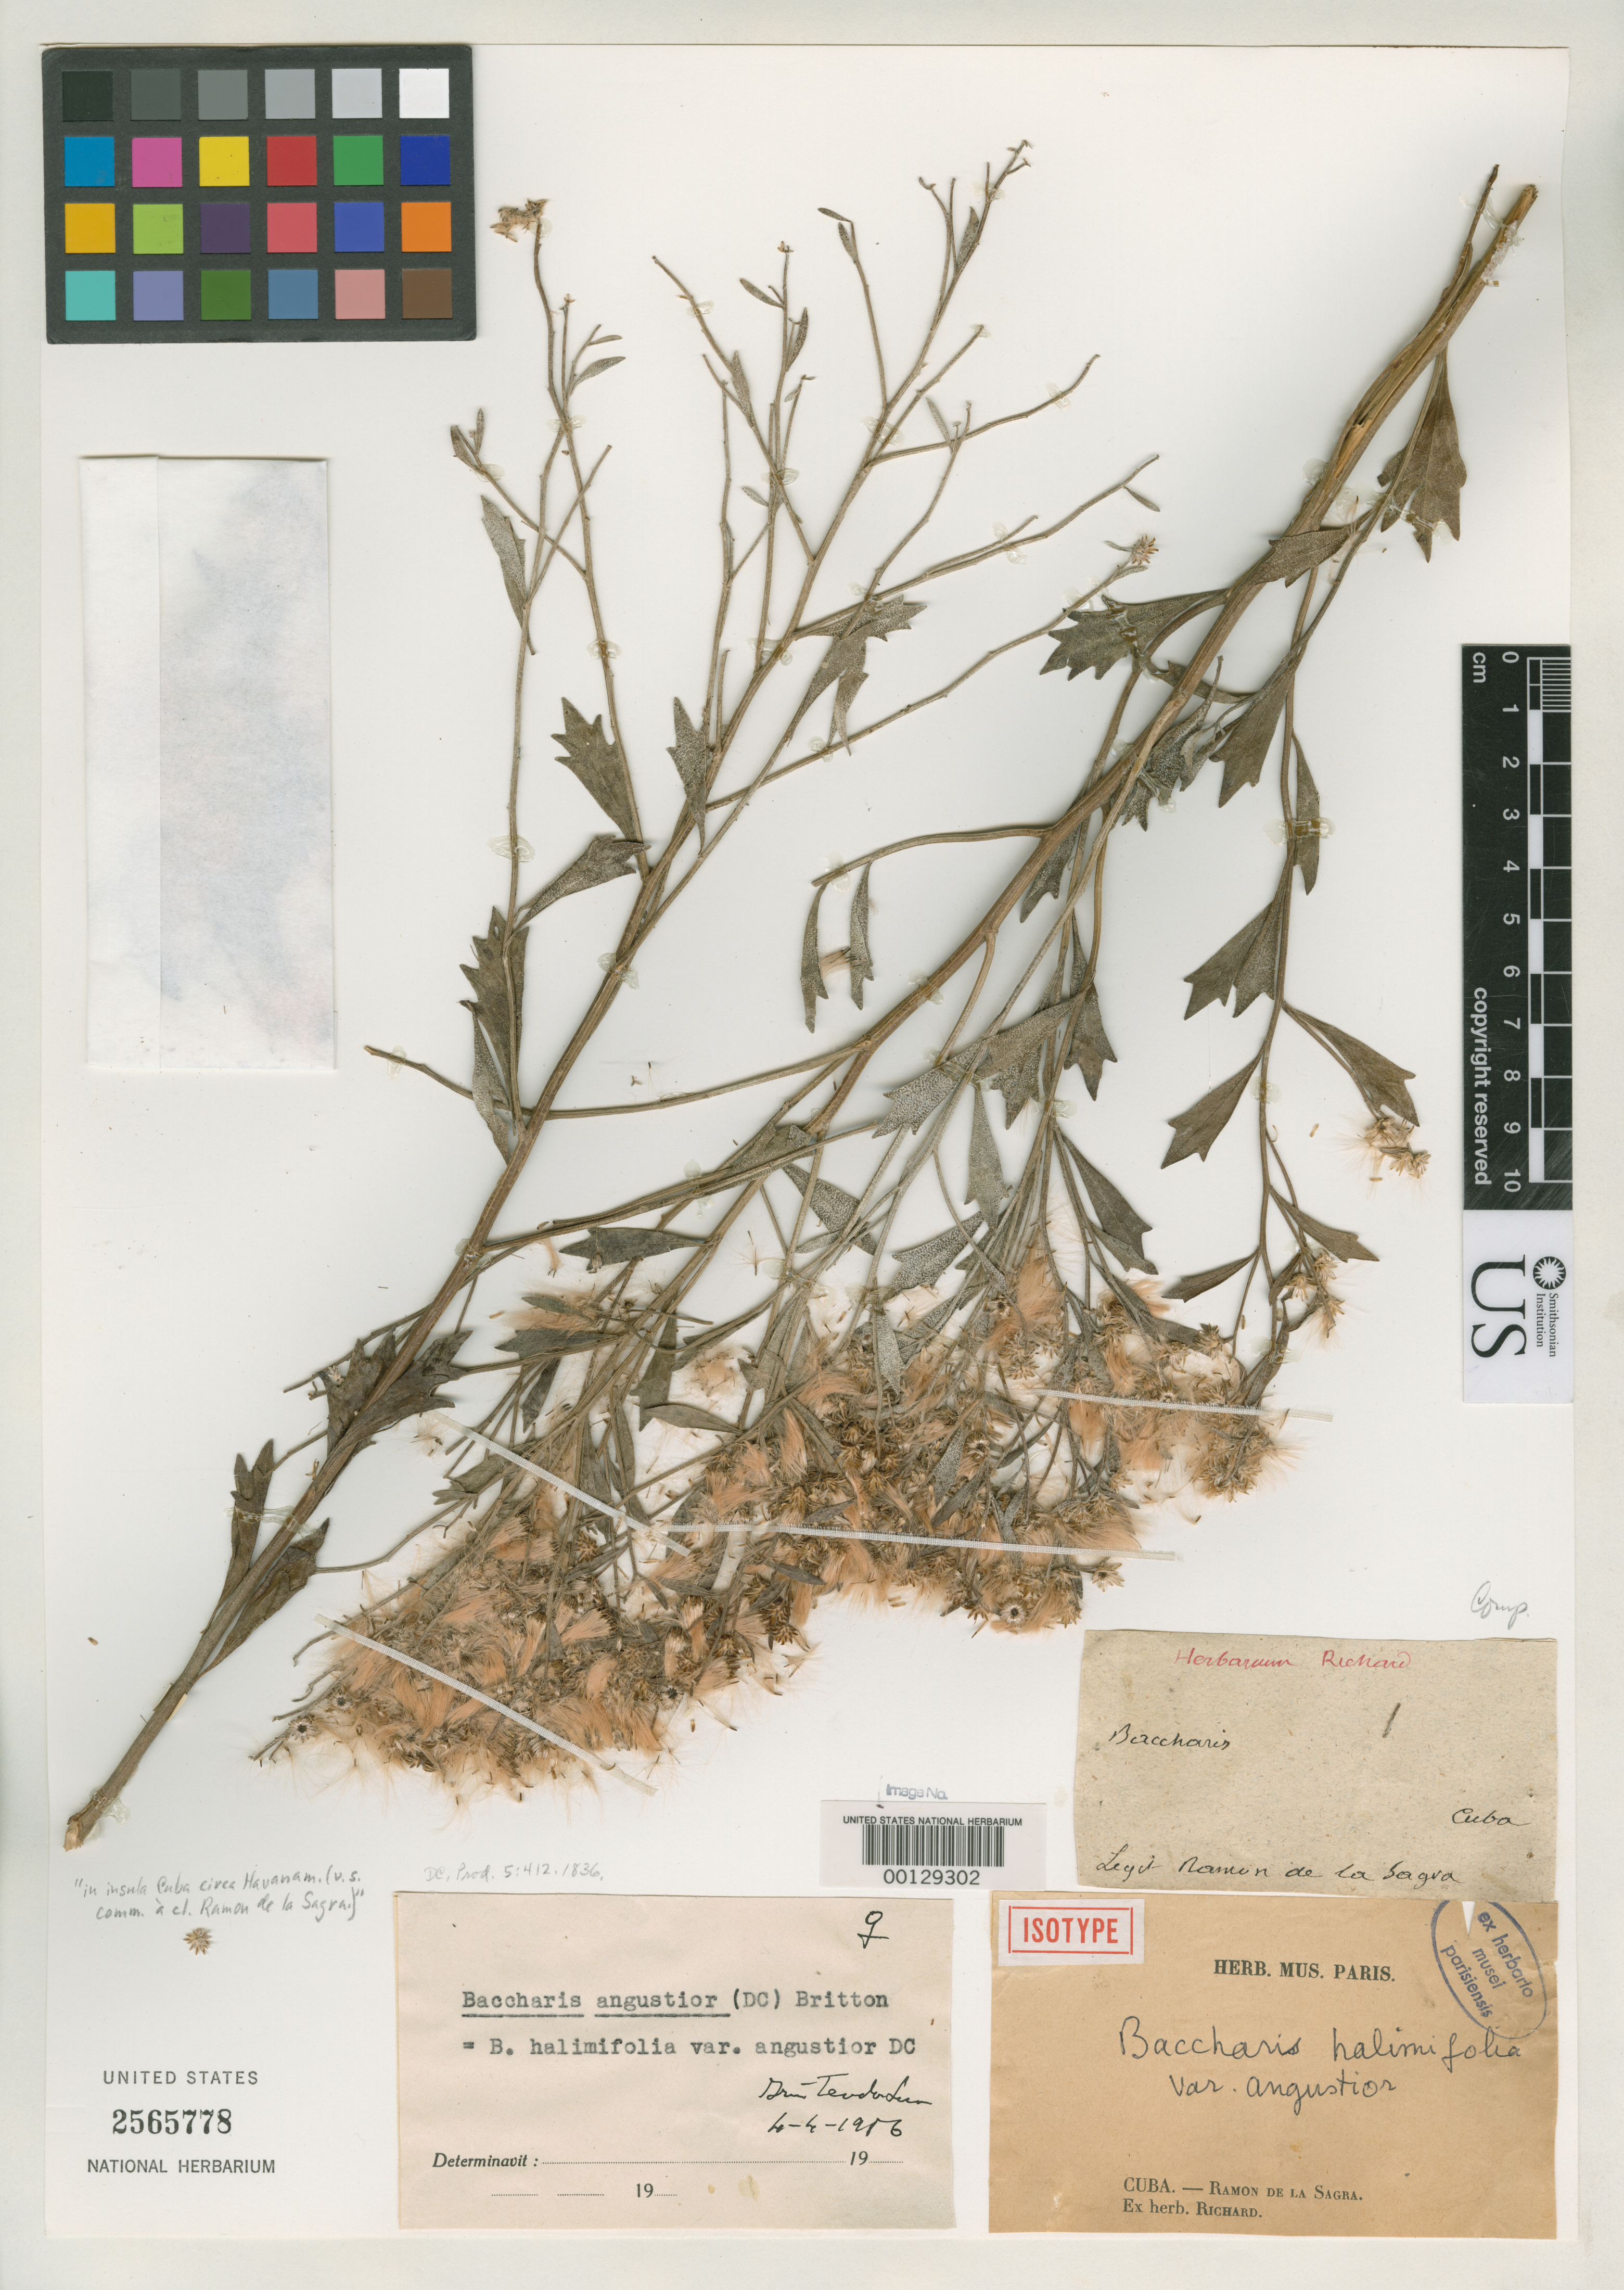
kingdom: Plantae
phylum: Tracheophyta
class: Magnoliopsida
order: Asterales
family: Asteraceae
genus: Baccharis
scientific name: Baccharis halimifolia var. angustior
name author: DC.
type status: Isotype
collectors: R. de la Sagra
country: Cuba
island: Greater Antilles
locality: Havanam.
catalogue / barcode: US 2565778